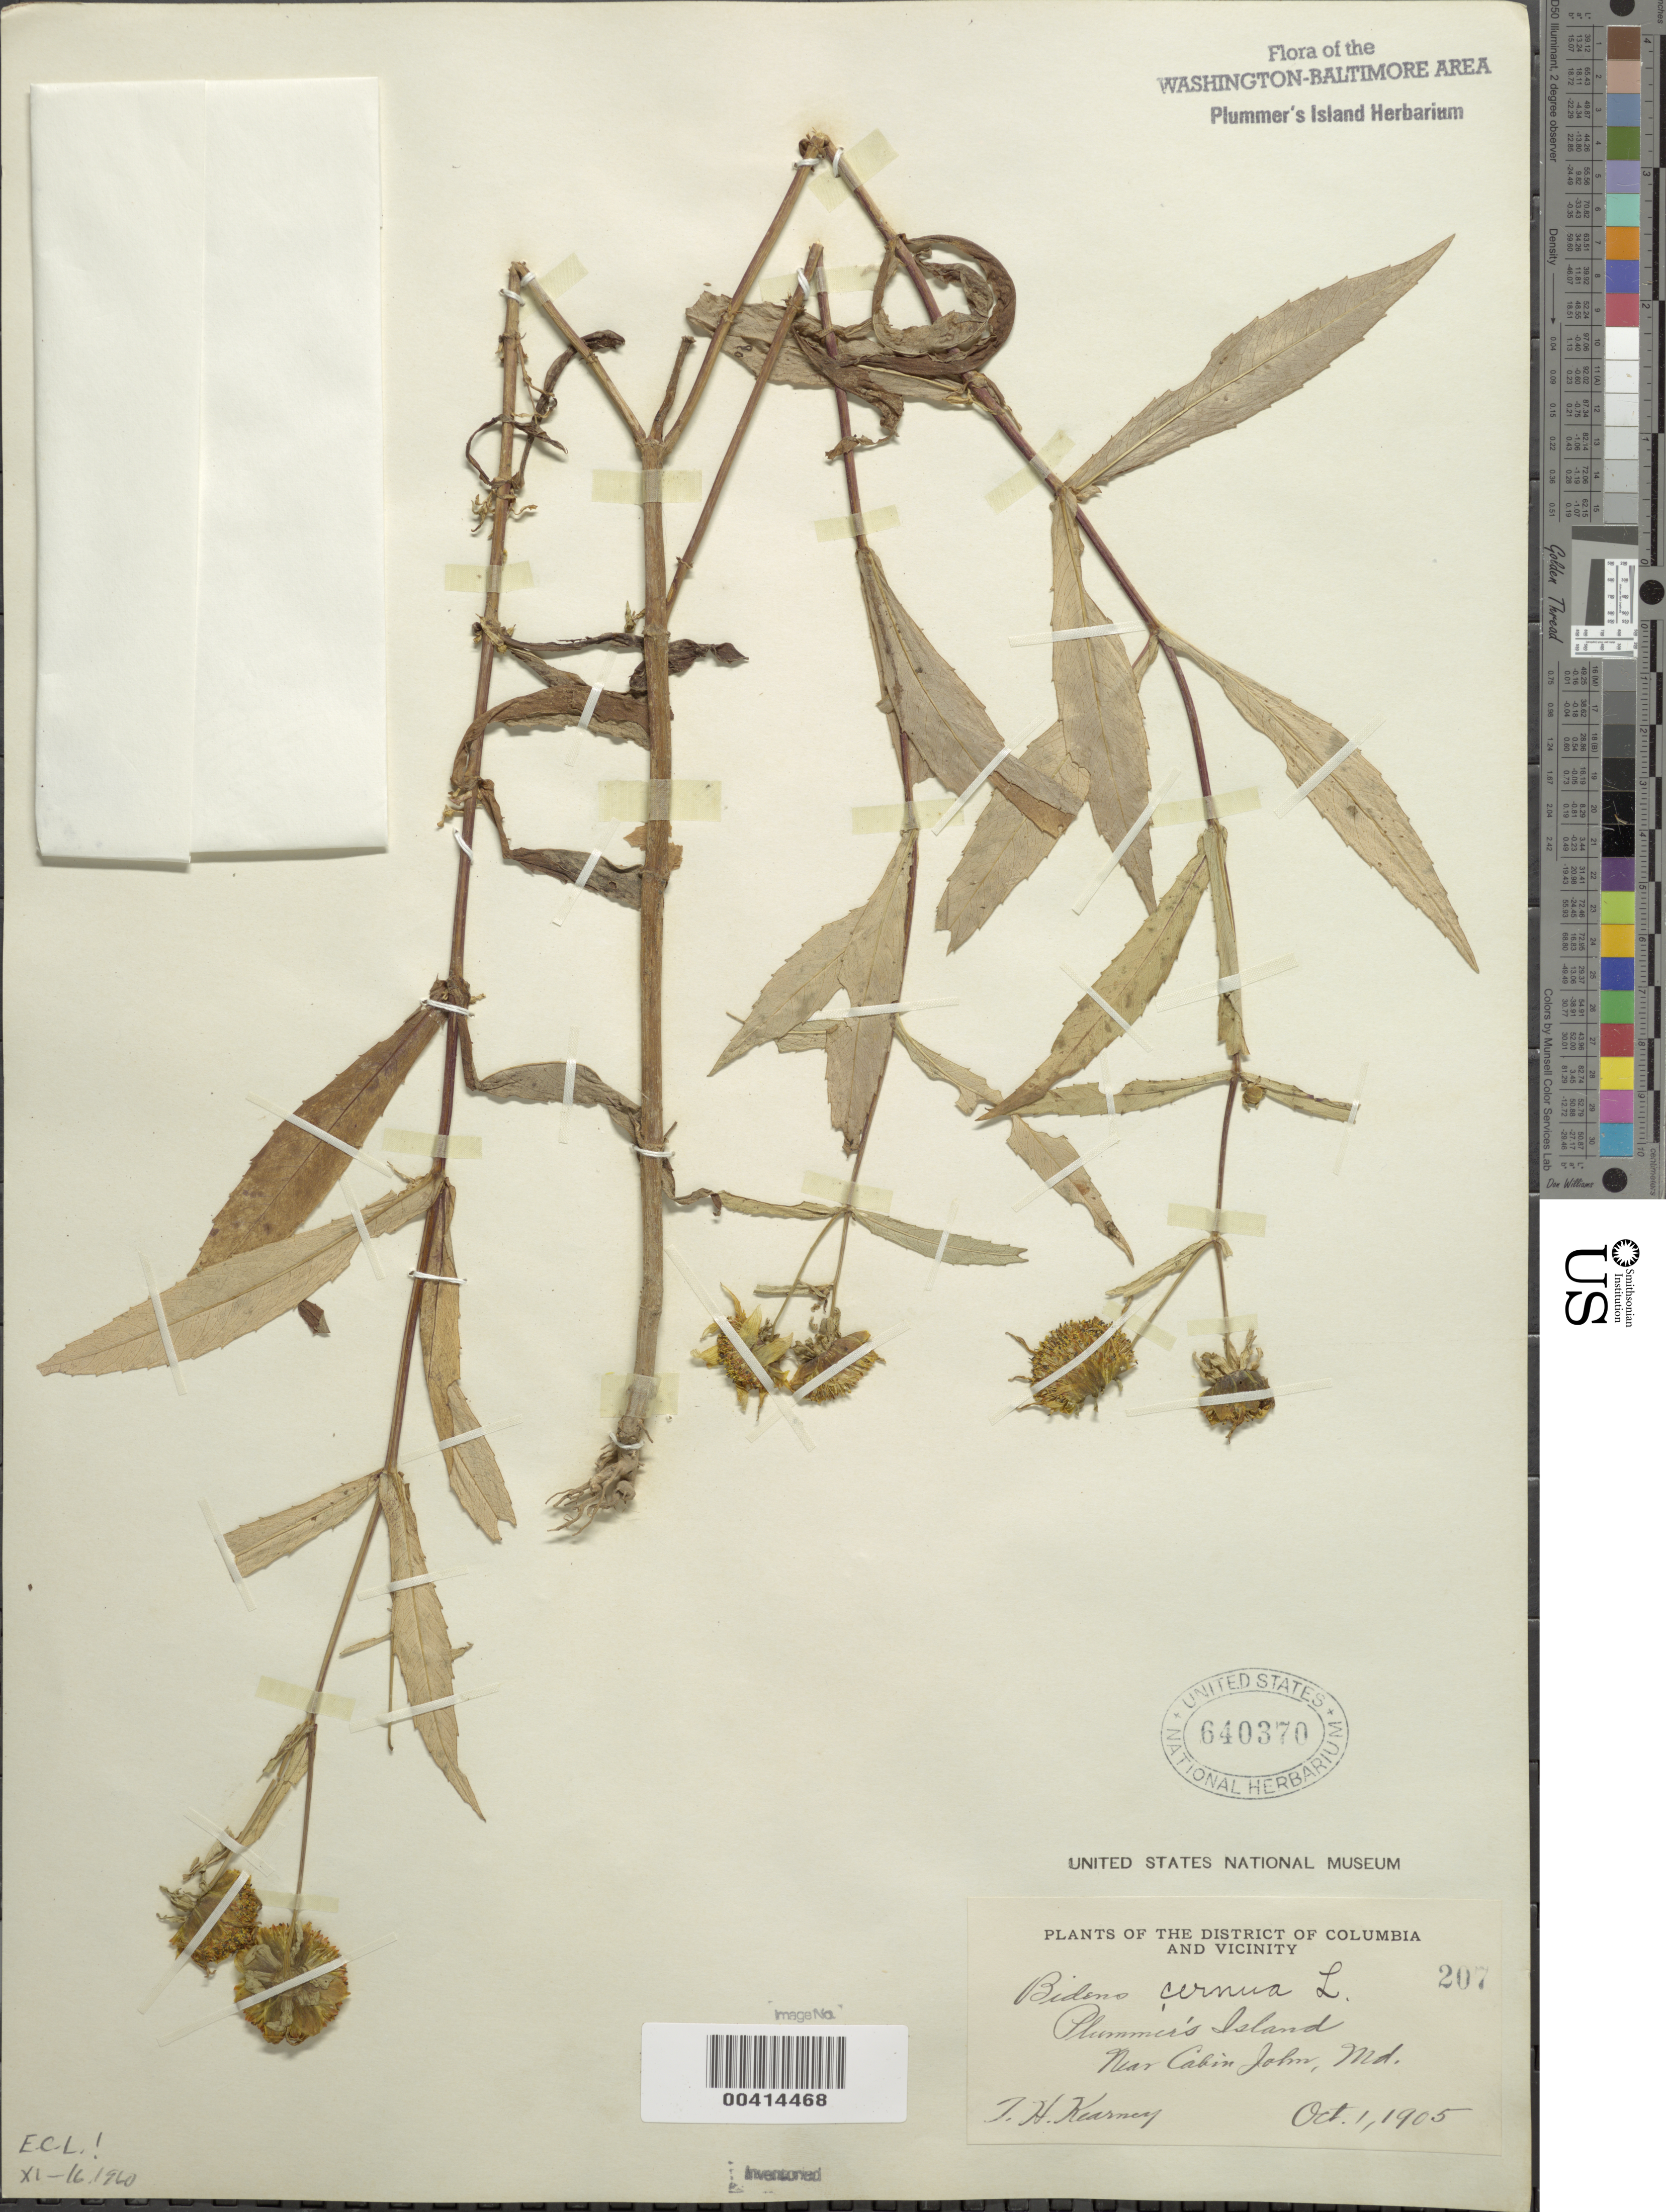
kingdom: Plantae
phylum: Tracheophyta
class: Magnoliopsida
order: Asterales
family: Asteraceae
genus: Bidens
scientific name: Bidens cernua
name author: L.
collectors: T. H. Kearney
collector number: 207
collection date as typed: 01 Oct 1905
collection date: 1905-10-01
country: United States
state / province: Maryland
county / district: Montgomery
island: Plummers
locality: Plummer's Island C. & O. Canal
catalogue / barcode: US 640370